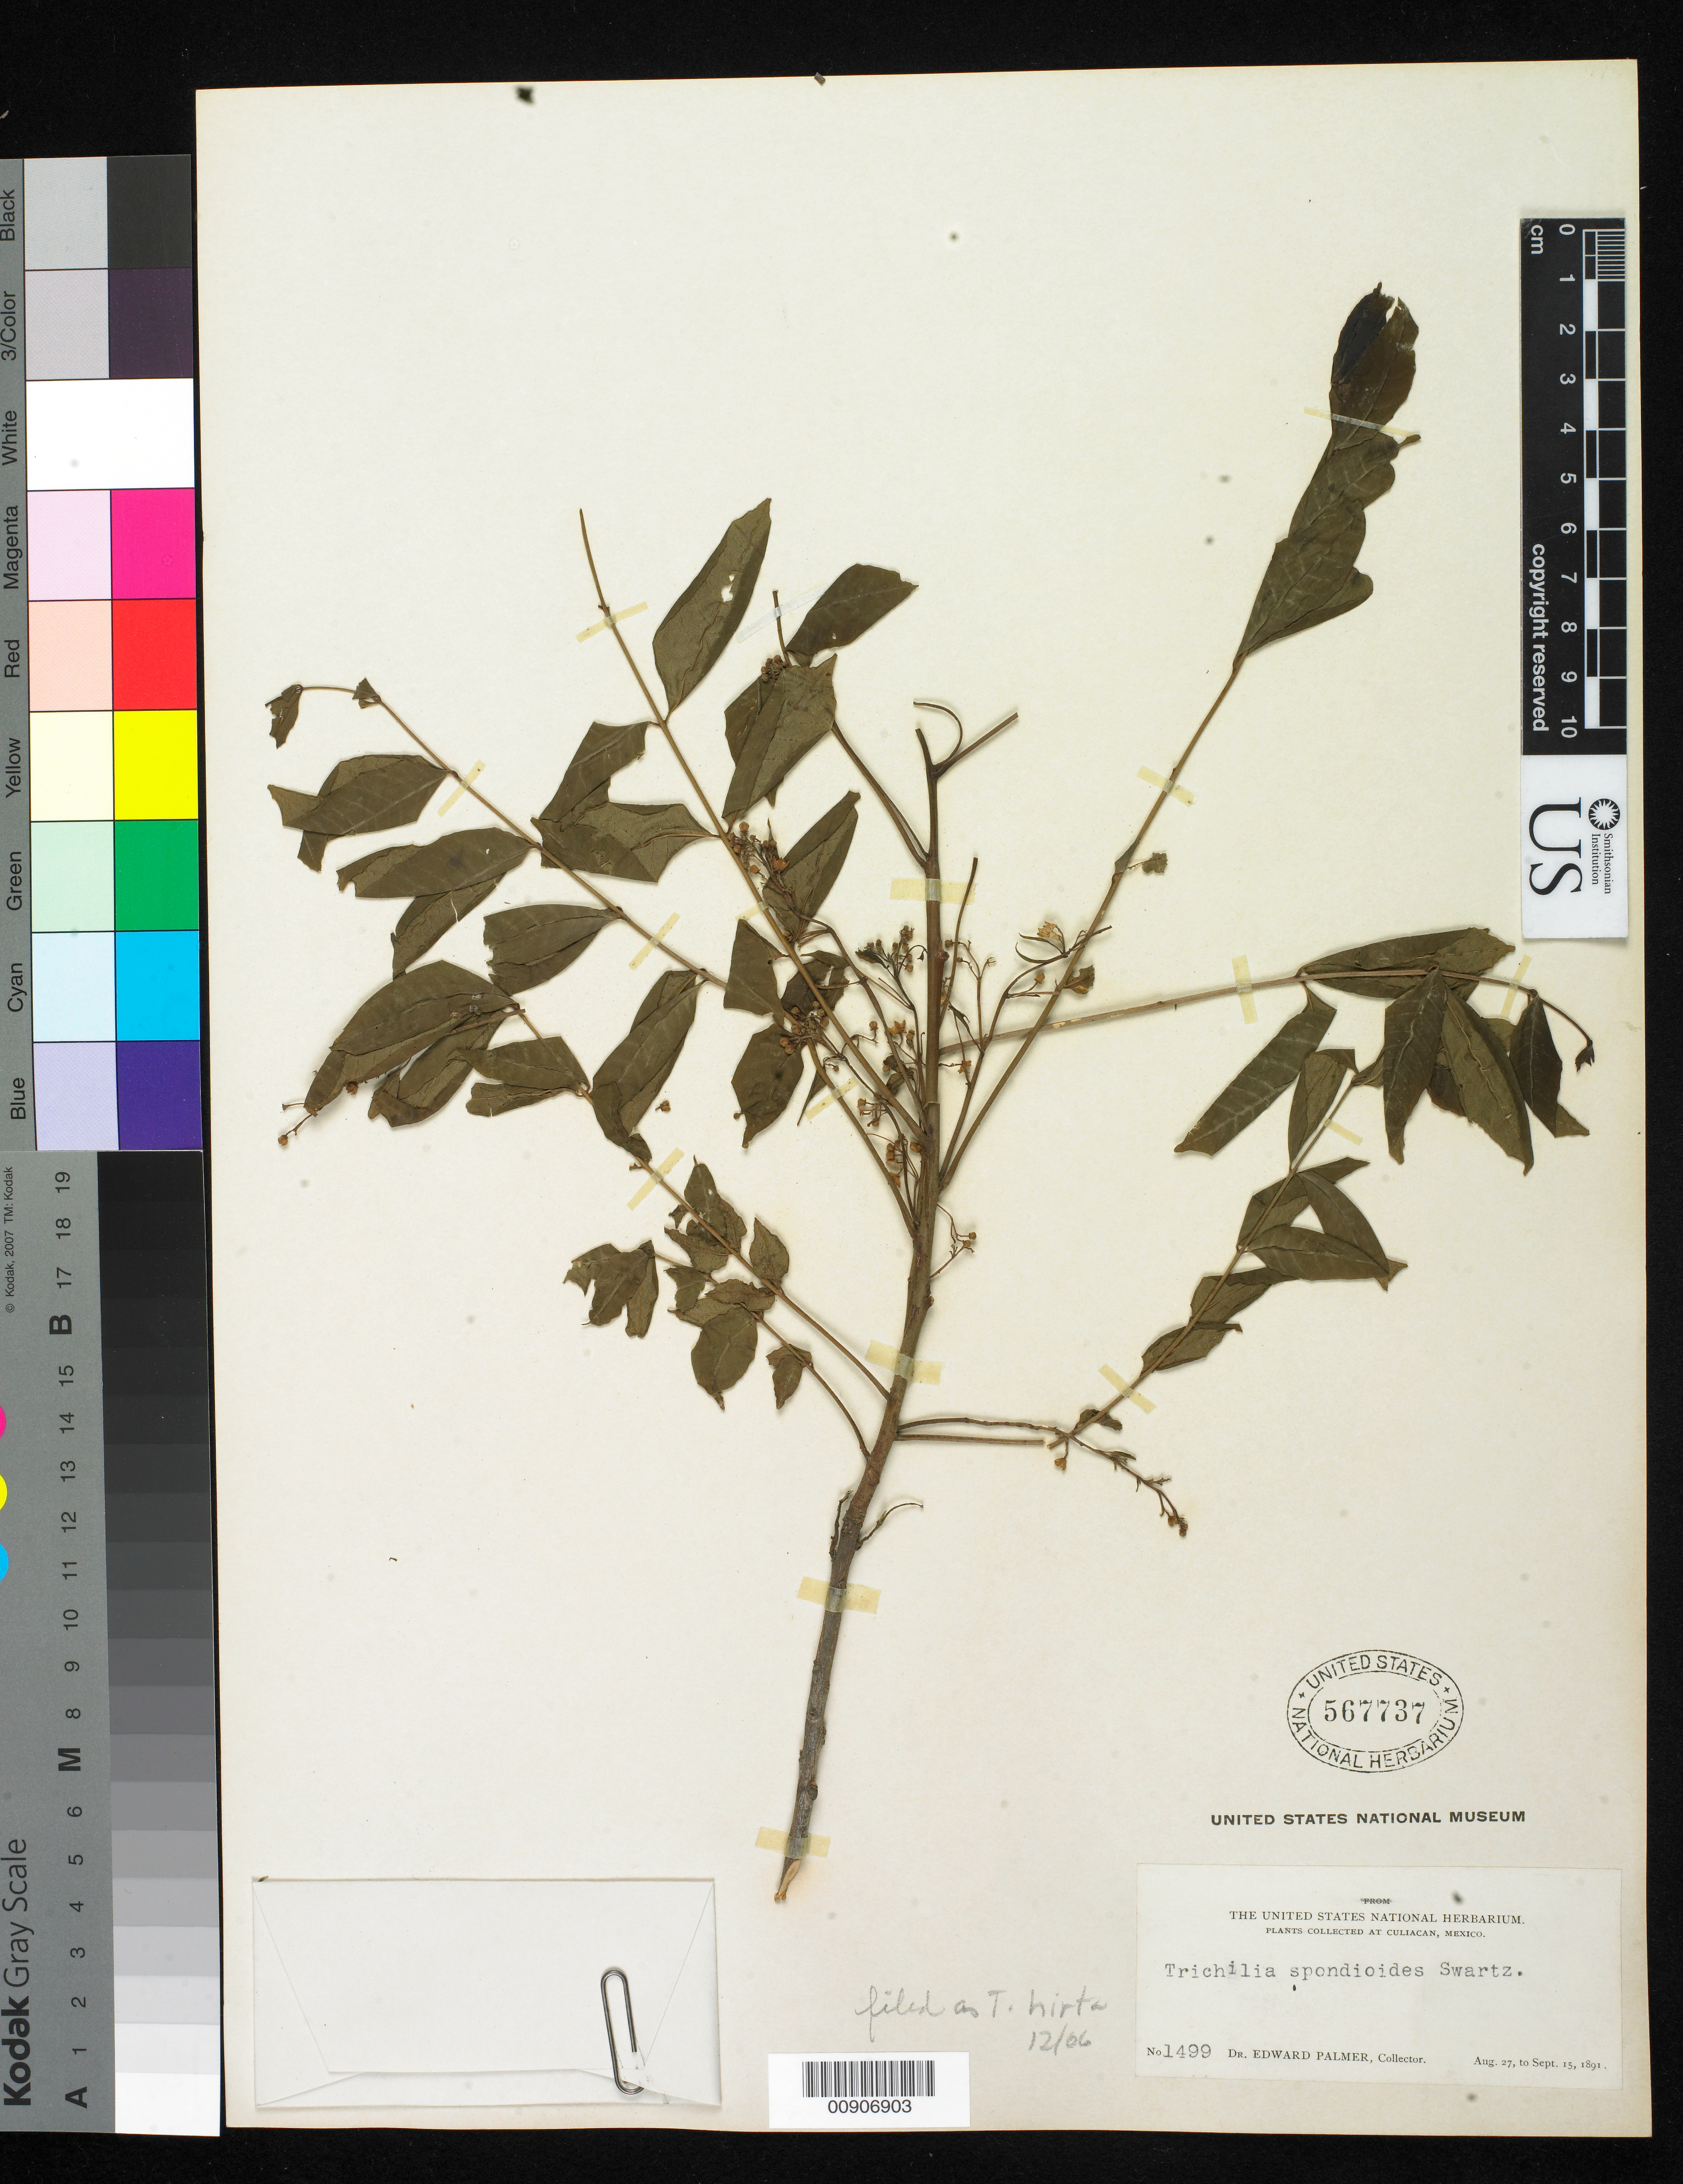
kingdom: Plantae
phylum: Tracheophyta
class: Magnoliopsida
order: Sapindales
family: Meliaceae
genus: Trichilia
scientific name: Trichilia hirta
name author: L.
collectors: E. Palmer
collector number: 1499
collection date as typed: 27 Aug 1891 to 15 Sep 1891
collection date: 1891-08-27/1891-09-15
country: Mexico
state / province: Sinaloa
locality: Culiacan, Sinaloa.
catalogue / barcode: US 567737